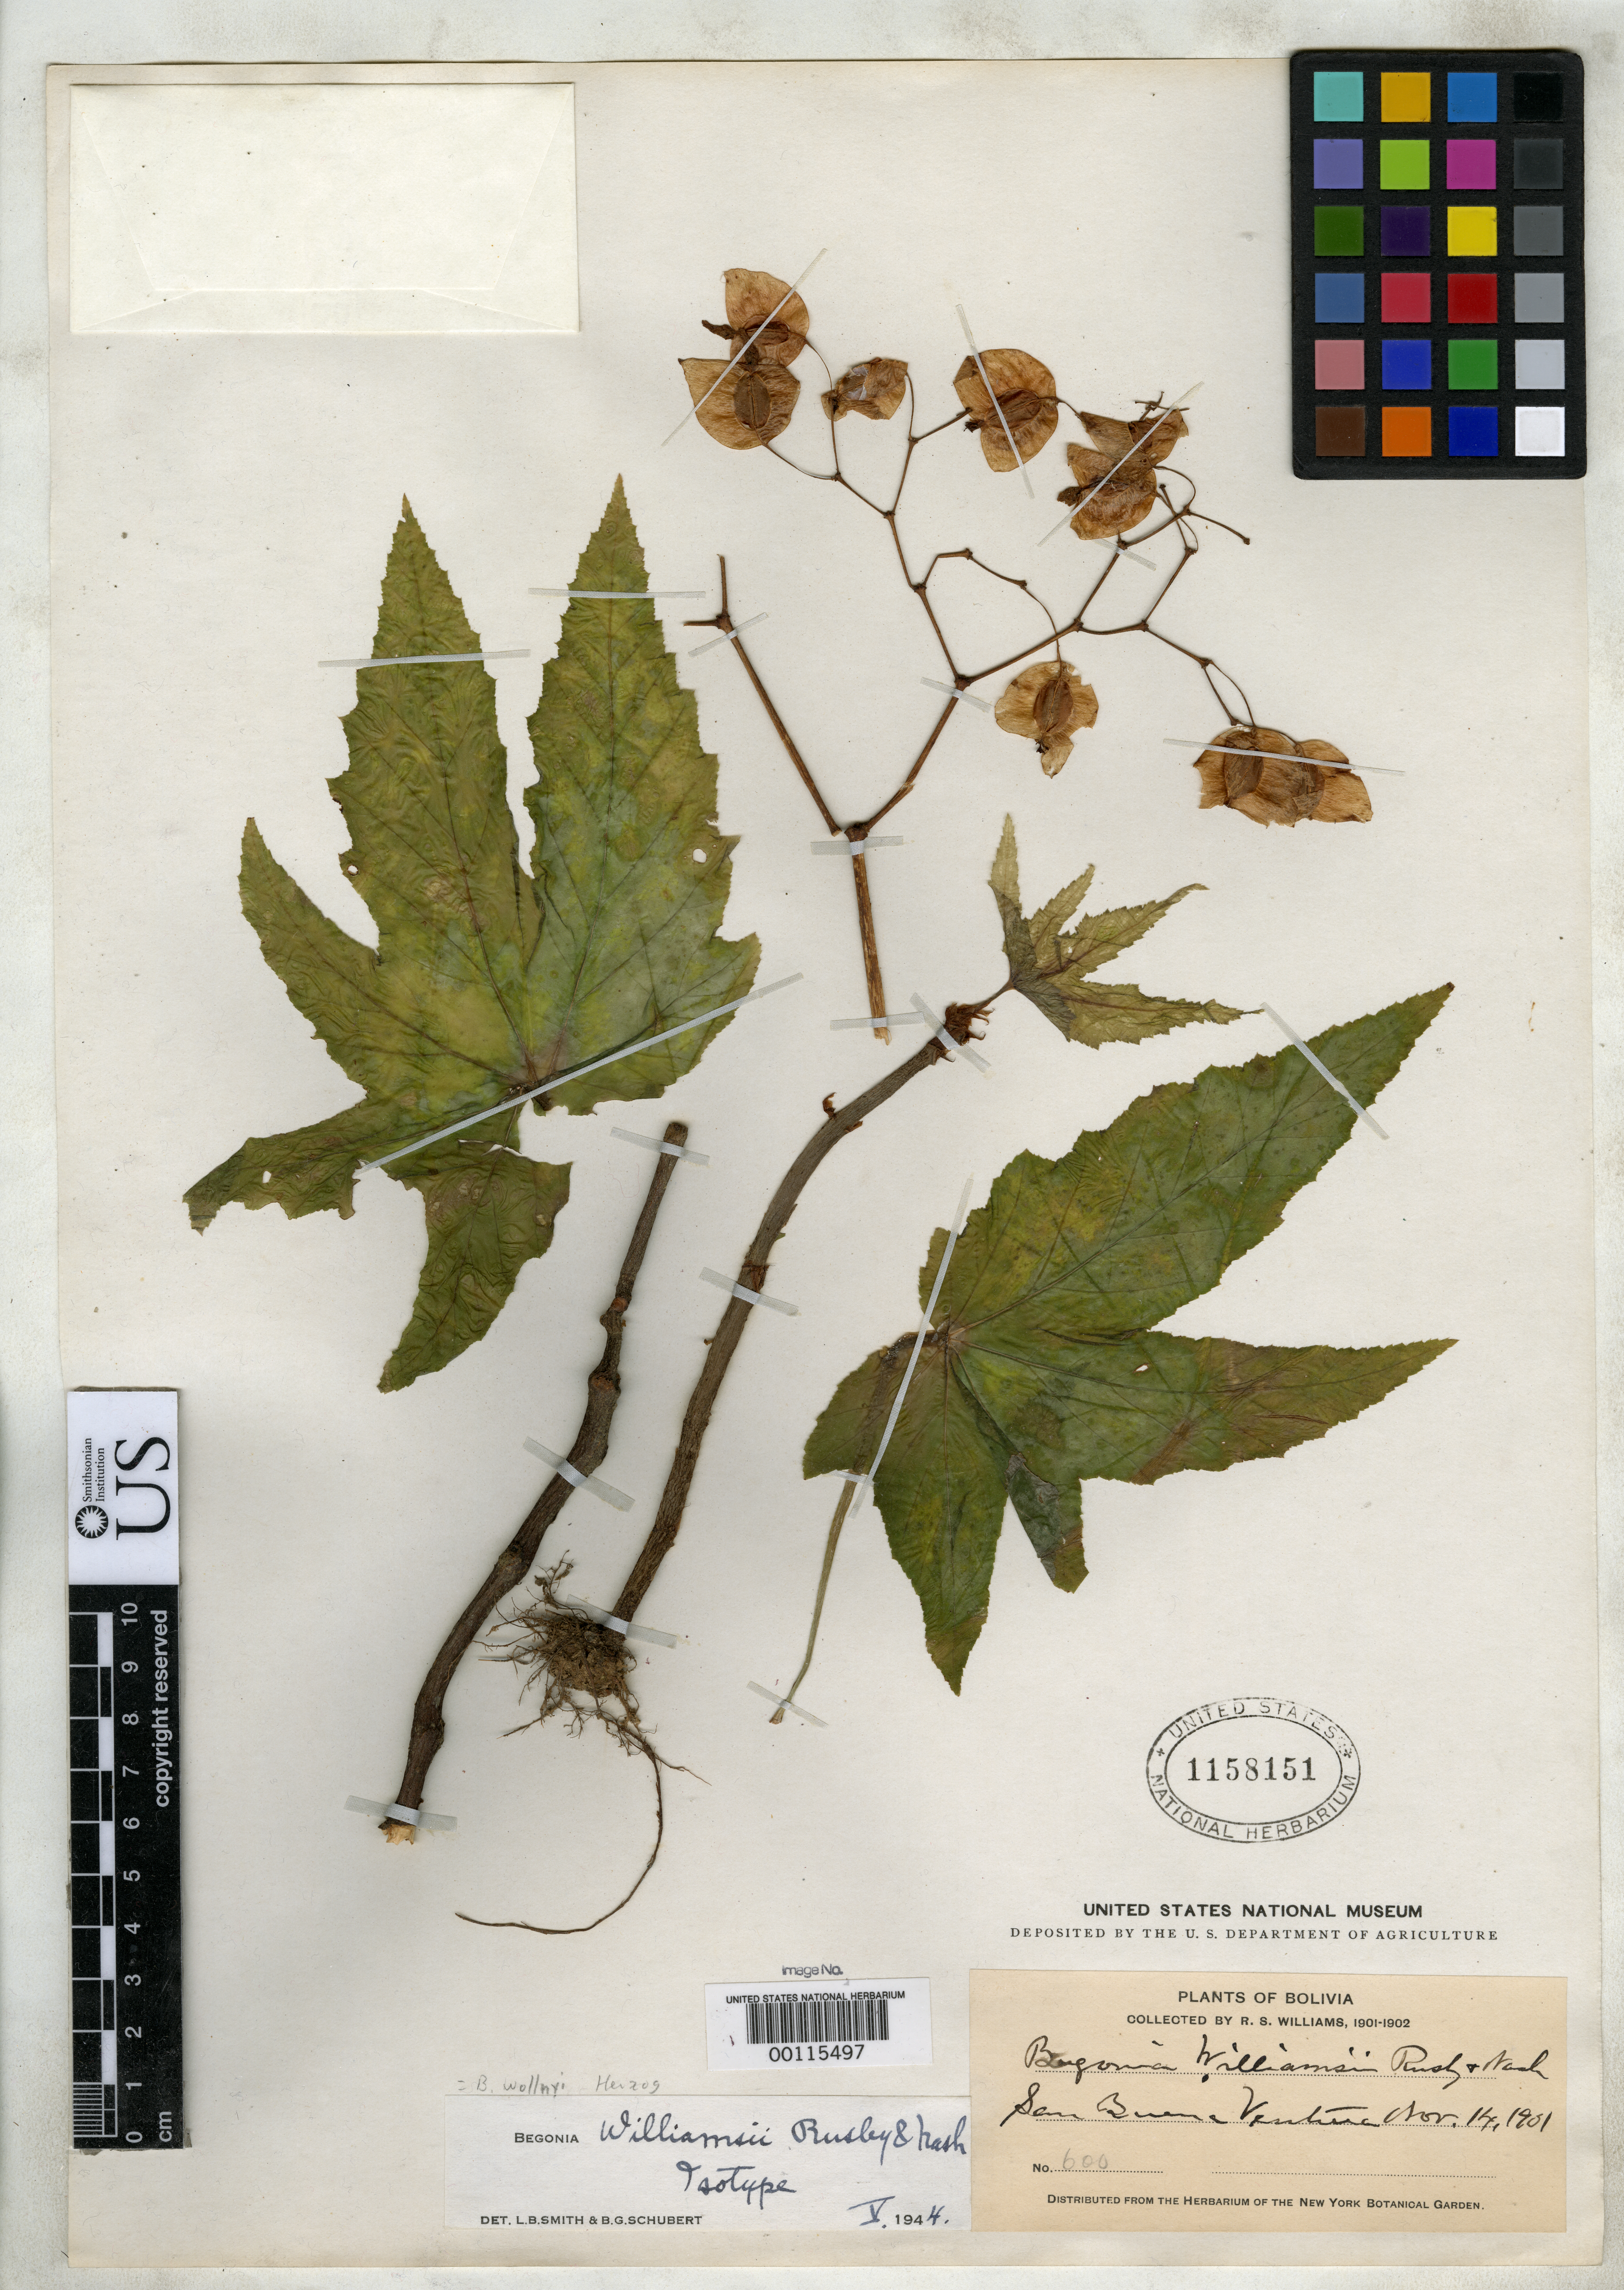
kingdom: Plantae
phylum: Tracheophyta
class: Magnoliopsida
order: Cucurbitales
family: Begoniaceae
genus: Begonia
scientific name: Begonia williamsii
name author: Rusby & Nash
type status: Isotype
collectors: R. S. Williams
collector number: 600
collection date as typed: Nov, 14, 1901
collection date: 1901-11-14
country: Bolivia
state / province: La Paz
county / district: Iturralde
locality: San Buena Ventura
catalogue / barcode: US 1158151